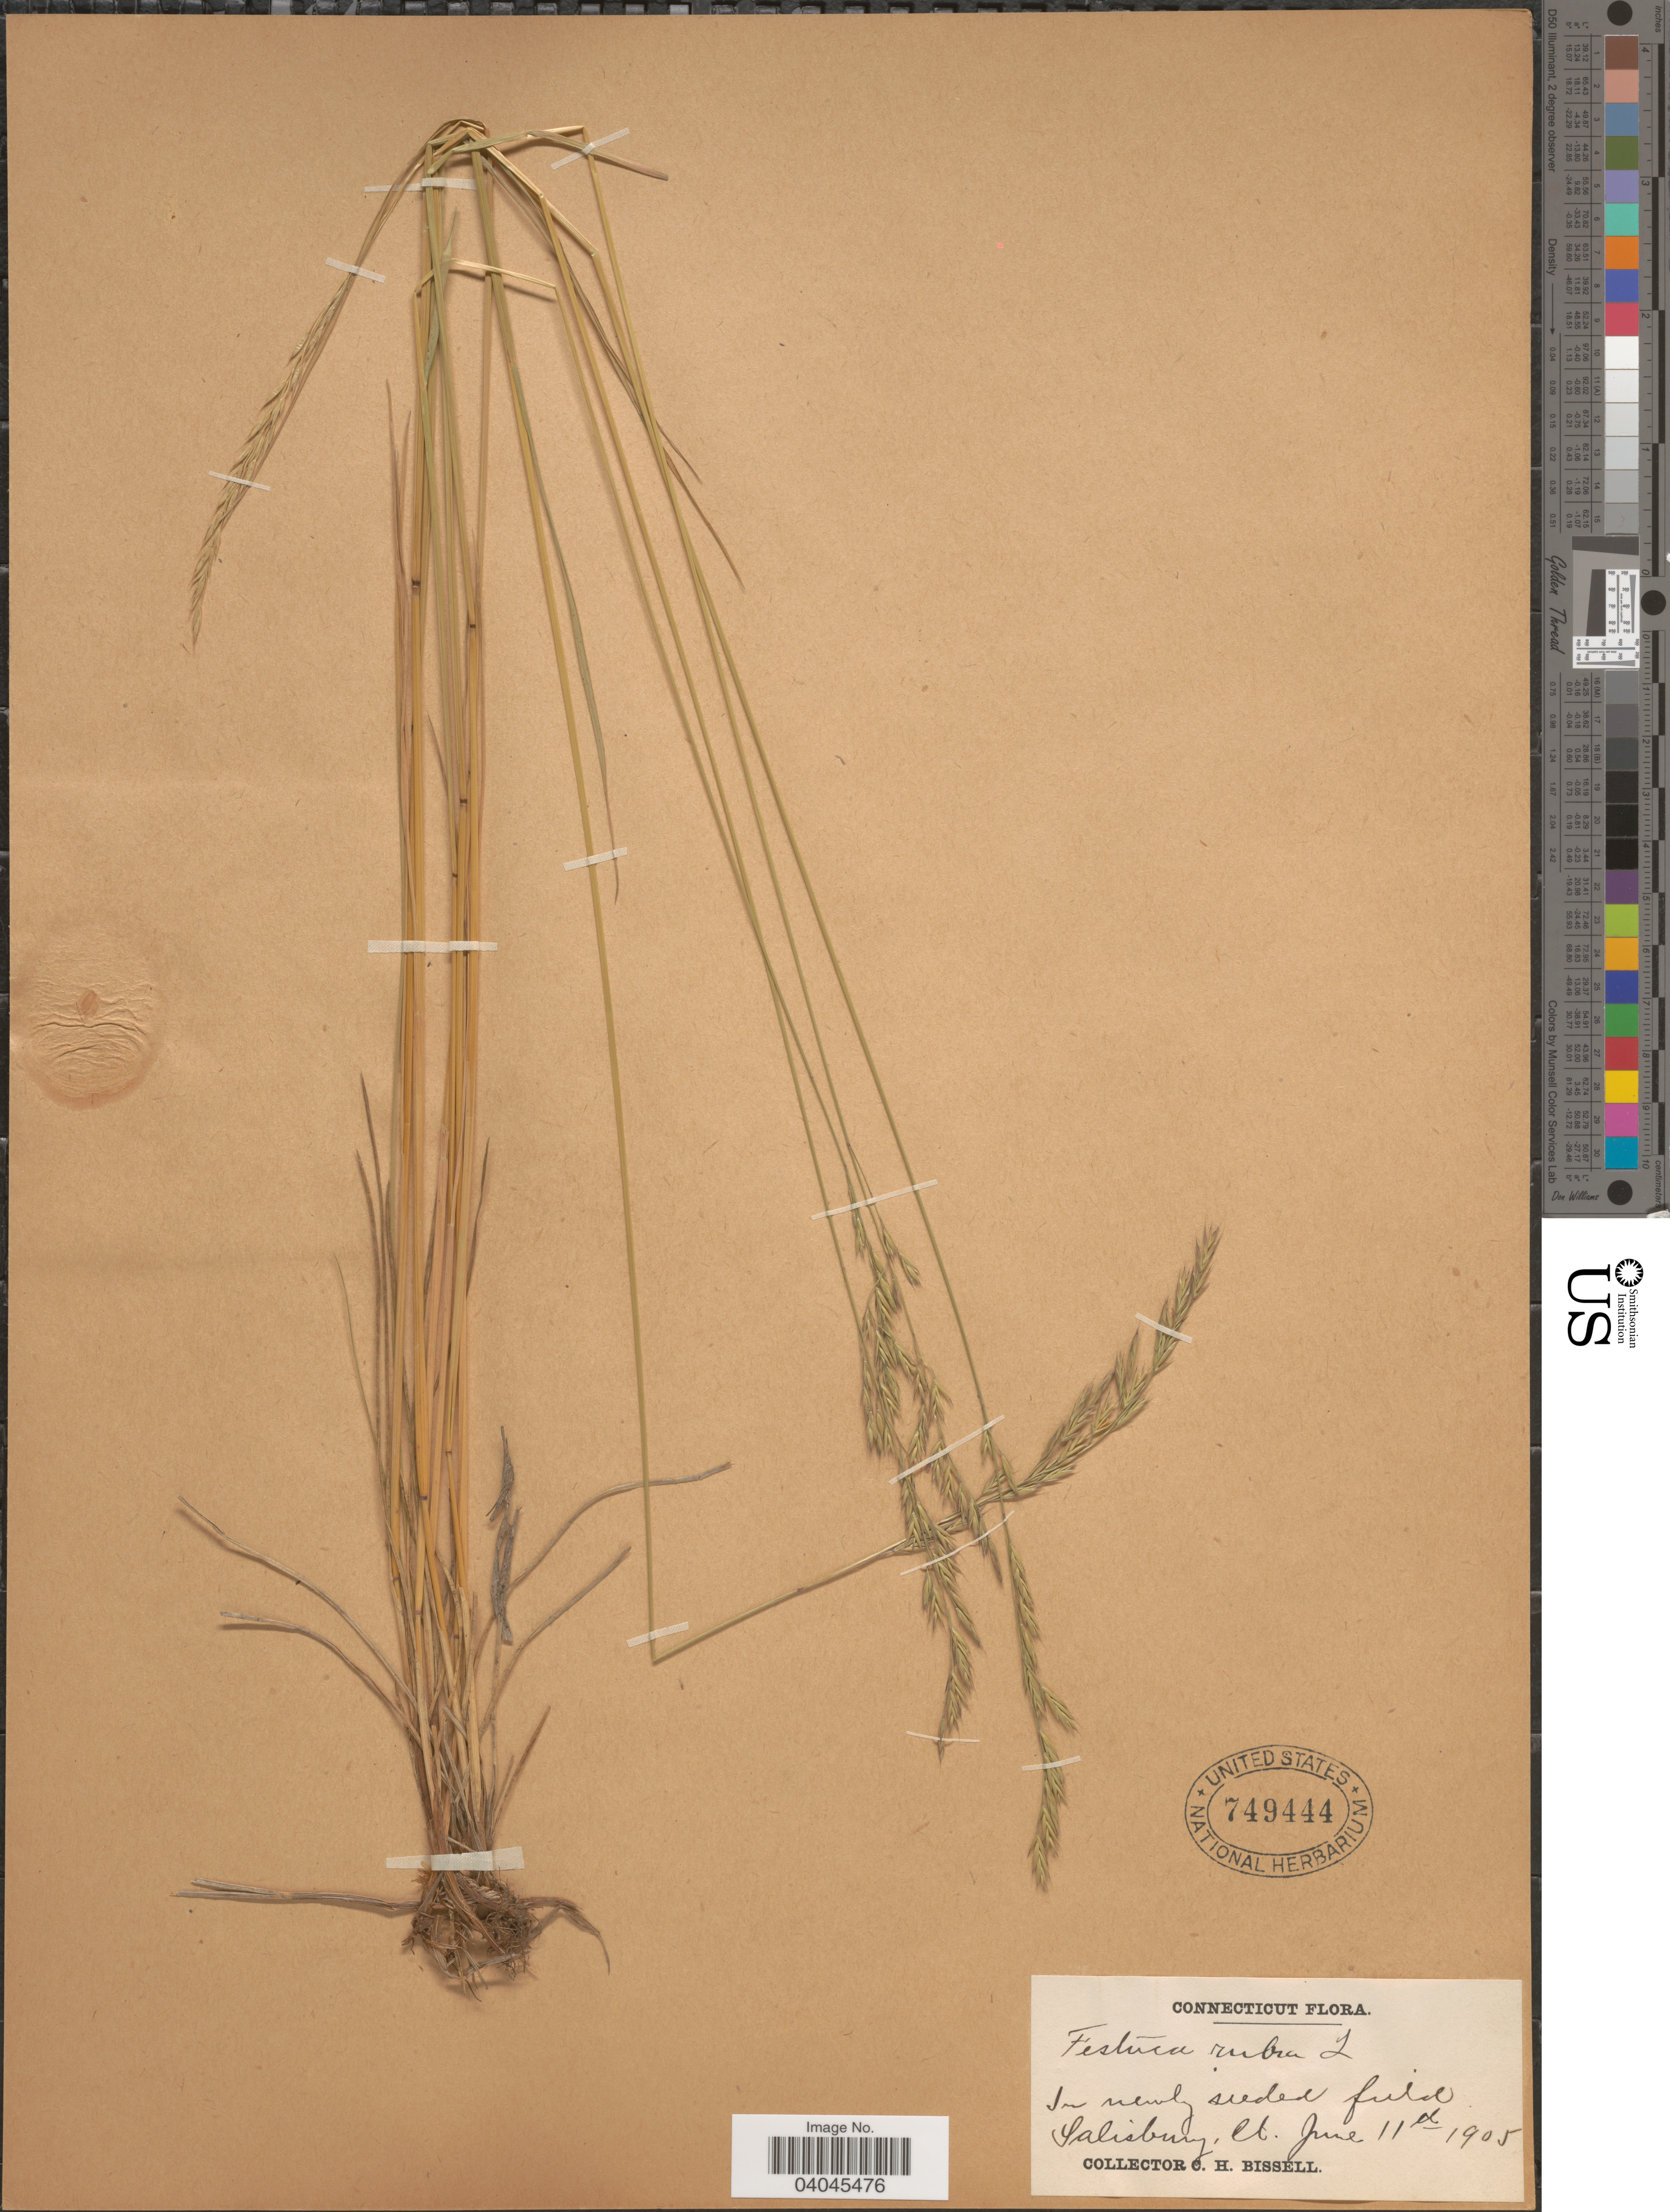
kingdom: Plantae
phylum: Tracheophyta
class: Liliopsida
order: Poales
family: Poaceae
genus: Festuca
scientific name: Festuca rubra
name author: L.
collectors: C. Bissell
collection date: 1905-06-11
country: United States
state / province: Connecticut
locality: Salisbury.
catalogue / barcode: US 749444